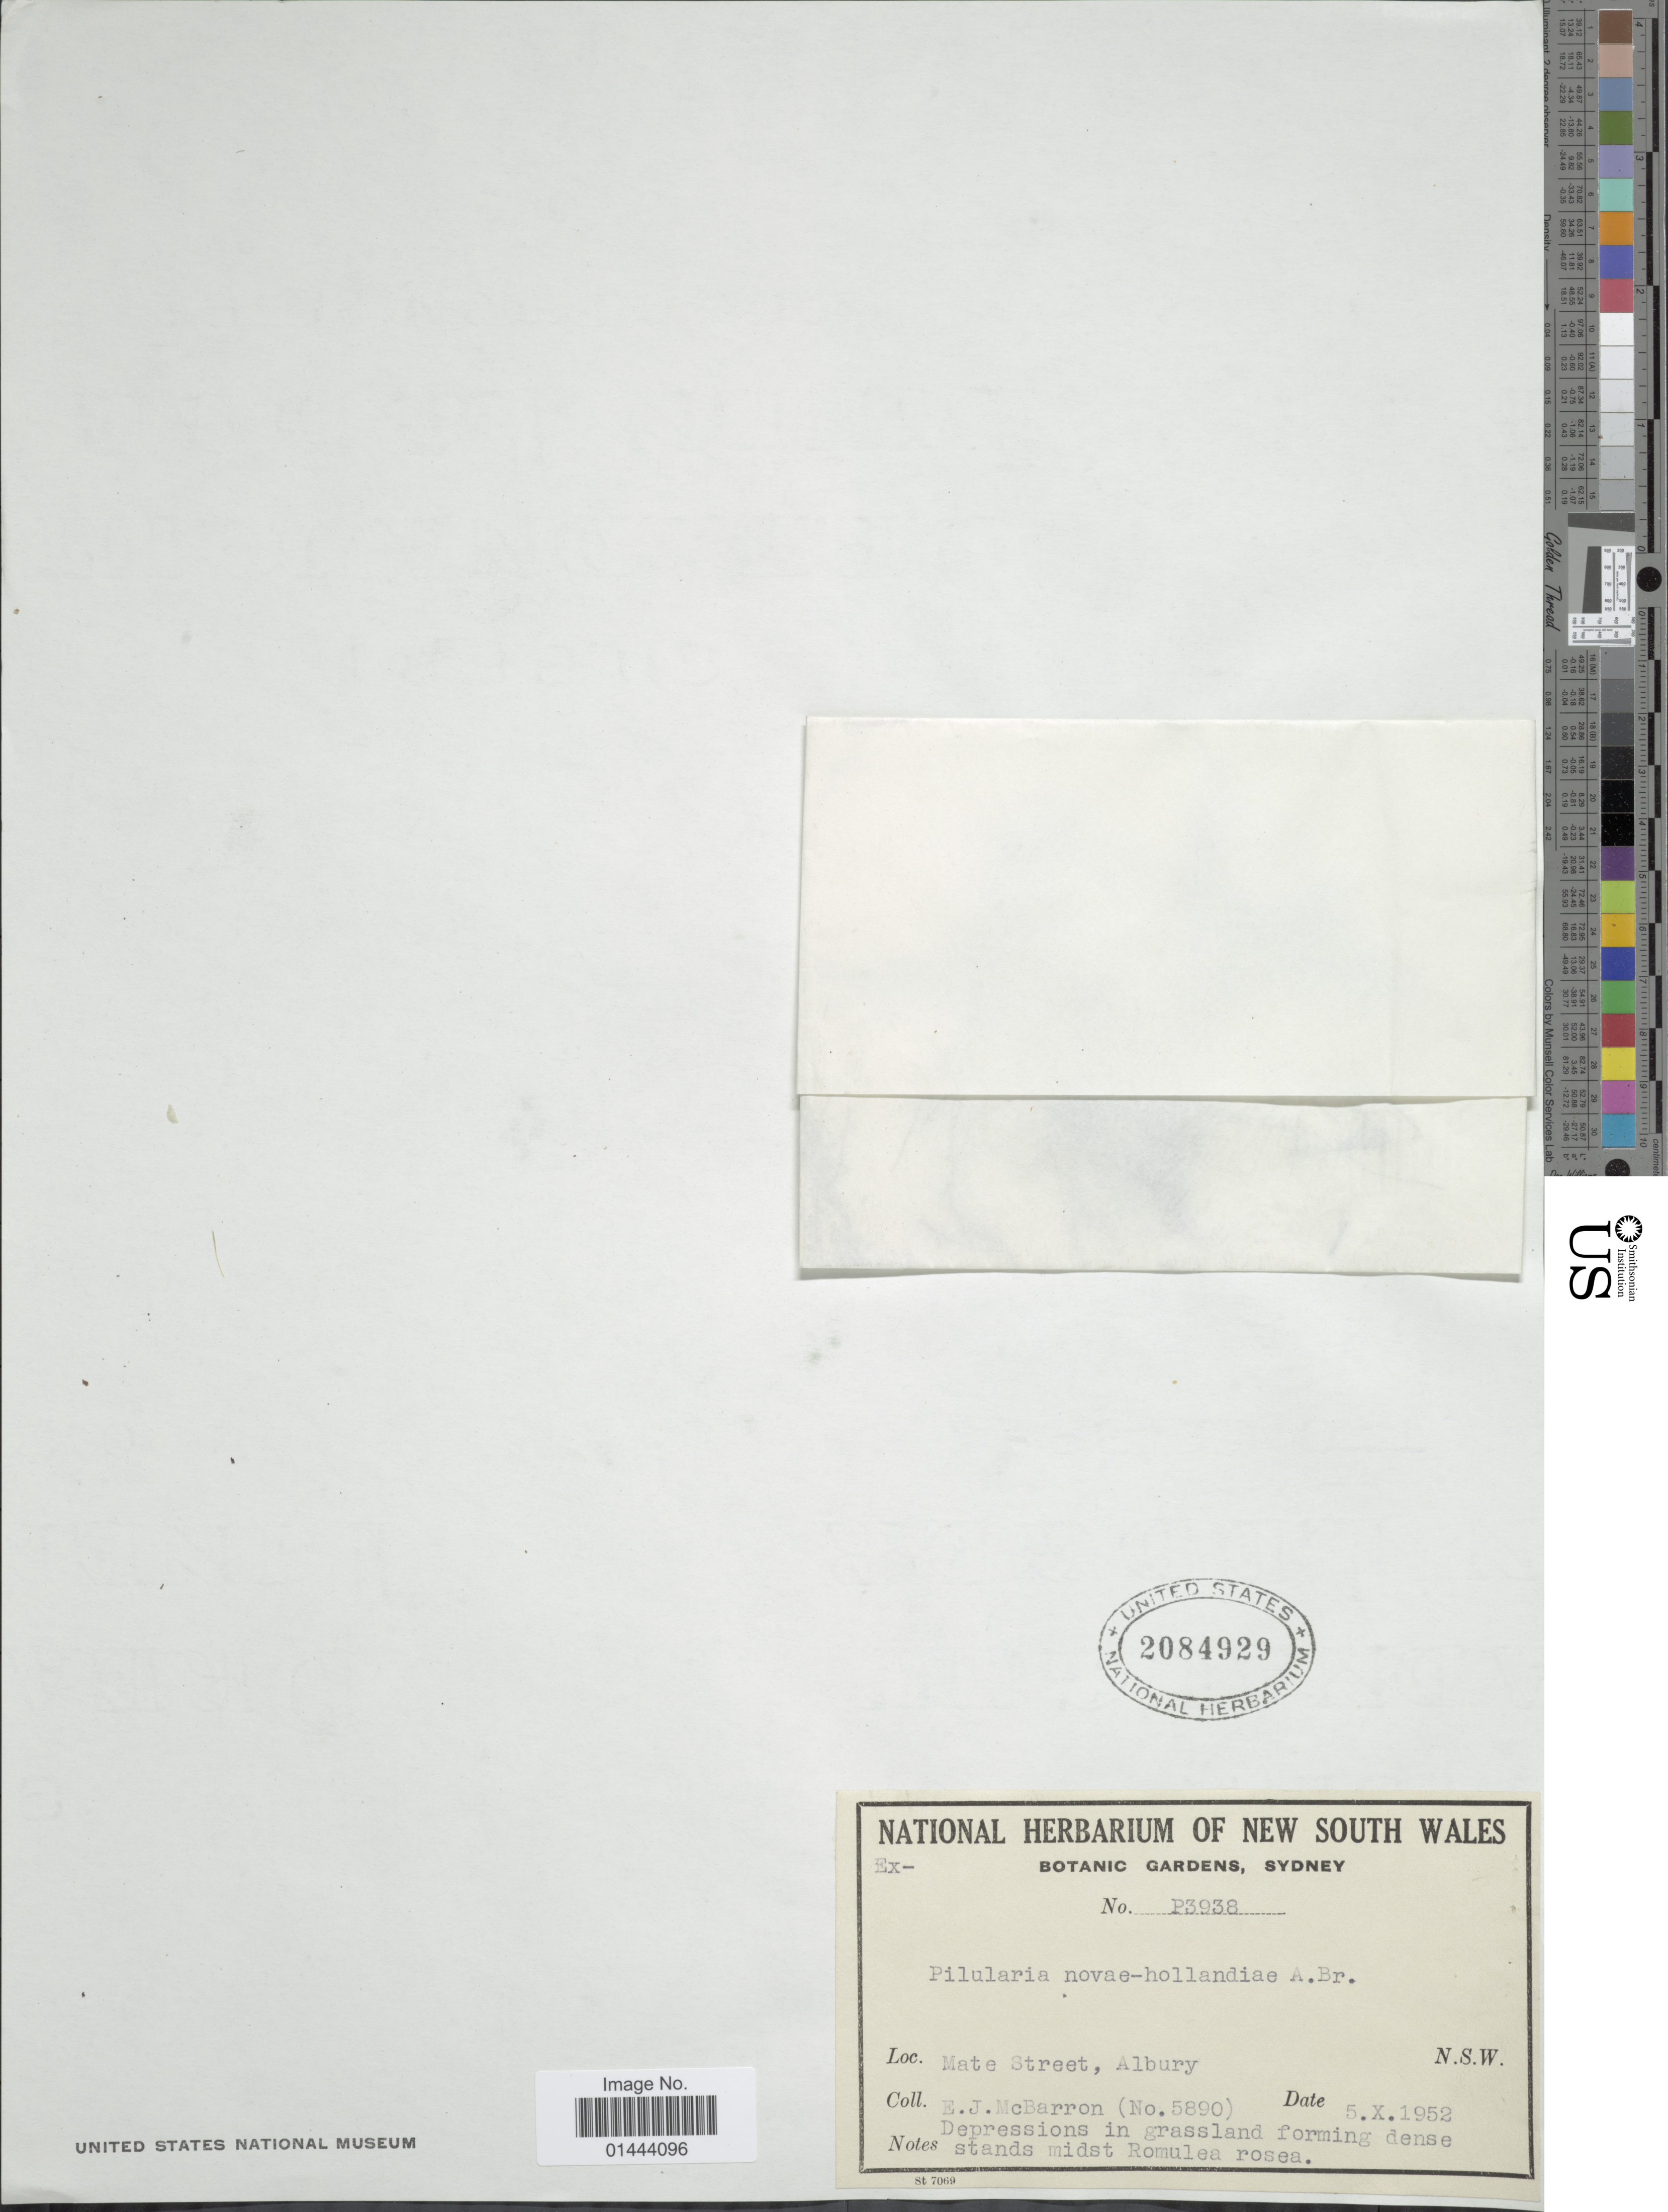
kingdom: Plantae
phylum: Tracheophyta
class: Polypodiopsida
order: Salviniales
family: Marsileaceae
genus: Pilularia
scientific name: Pilularia novae-hollandiae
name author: A. Braun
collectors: E. McBarron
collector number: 5890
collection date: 1952-10-05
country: Australia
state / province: New South Wales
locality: Mate Street, Albury, depressions in grassland forming dense, stands mist Romulea rosea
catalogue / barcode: US 2084929